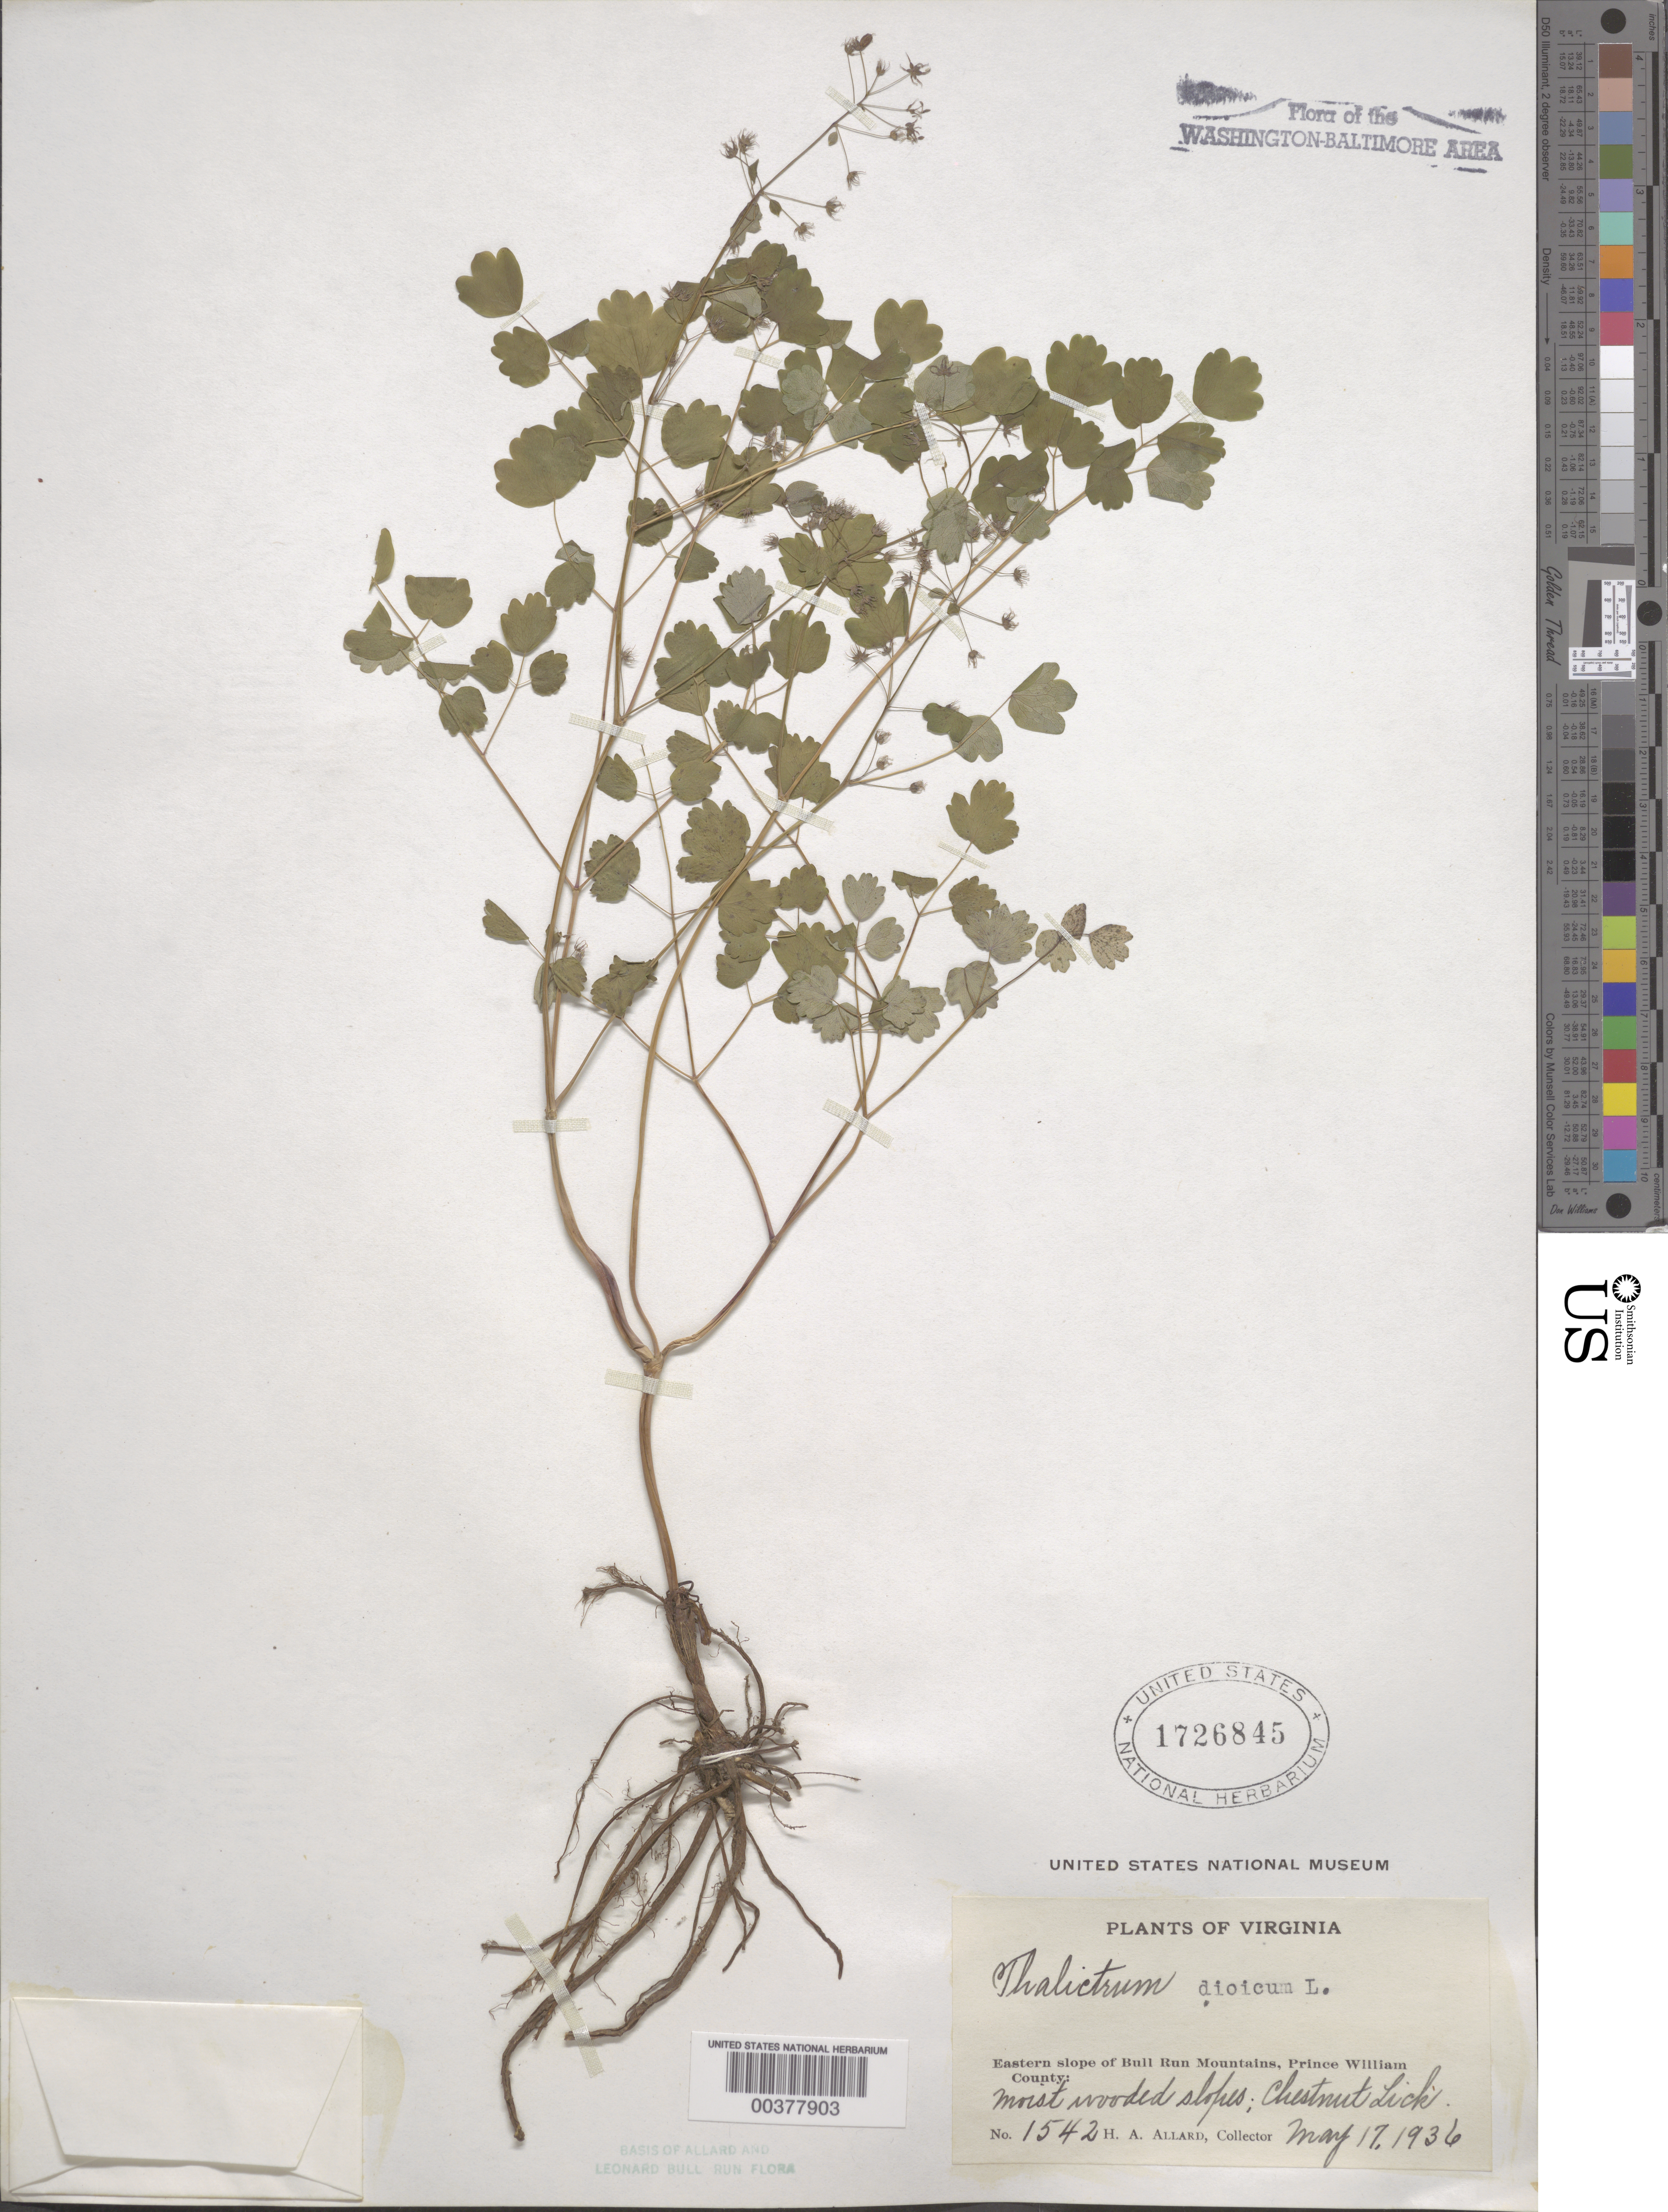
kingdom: Plantae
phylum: Tracheophyta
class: Magnoliopsida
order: Ranunculales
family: Ranunculaceae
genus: Thalictrum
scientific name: Thalictrum dioicum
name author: L.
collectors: H. A. Allard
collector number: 1542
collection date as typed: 17 May 1936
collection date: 1936-05-17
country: United States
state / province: Virginia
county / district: Prince William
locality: Chestnut Lick, eastern slope of Bull Run Mountains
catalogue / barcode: US 1726845